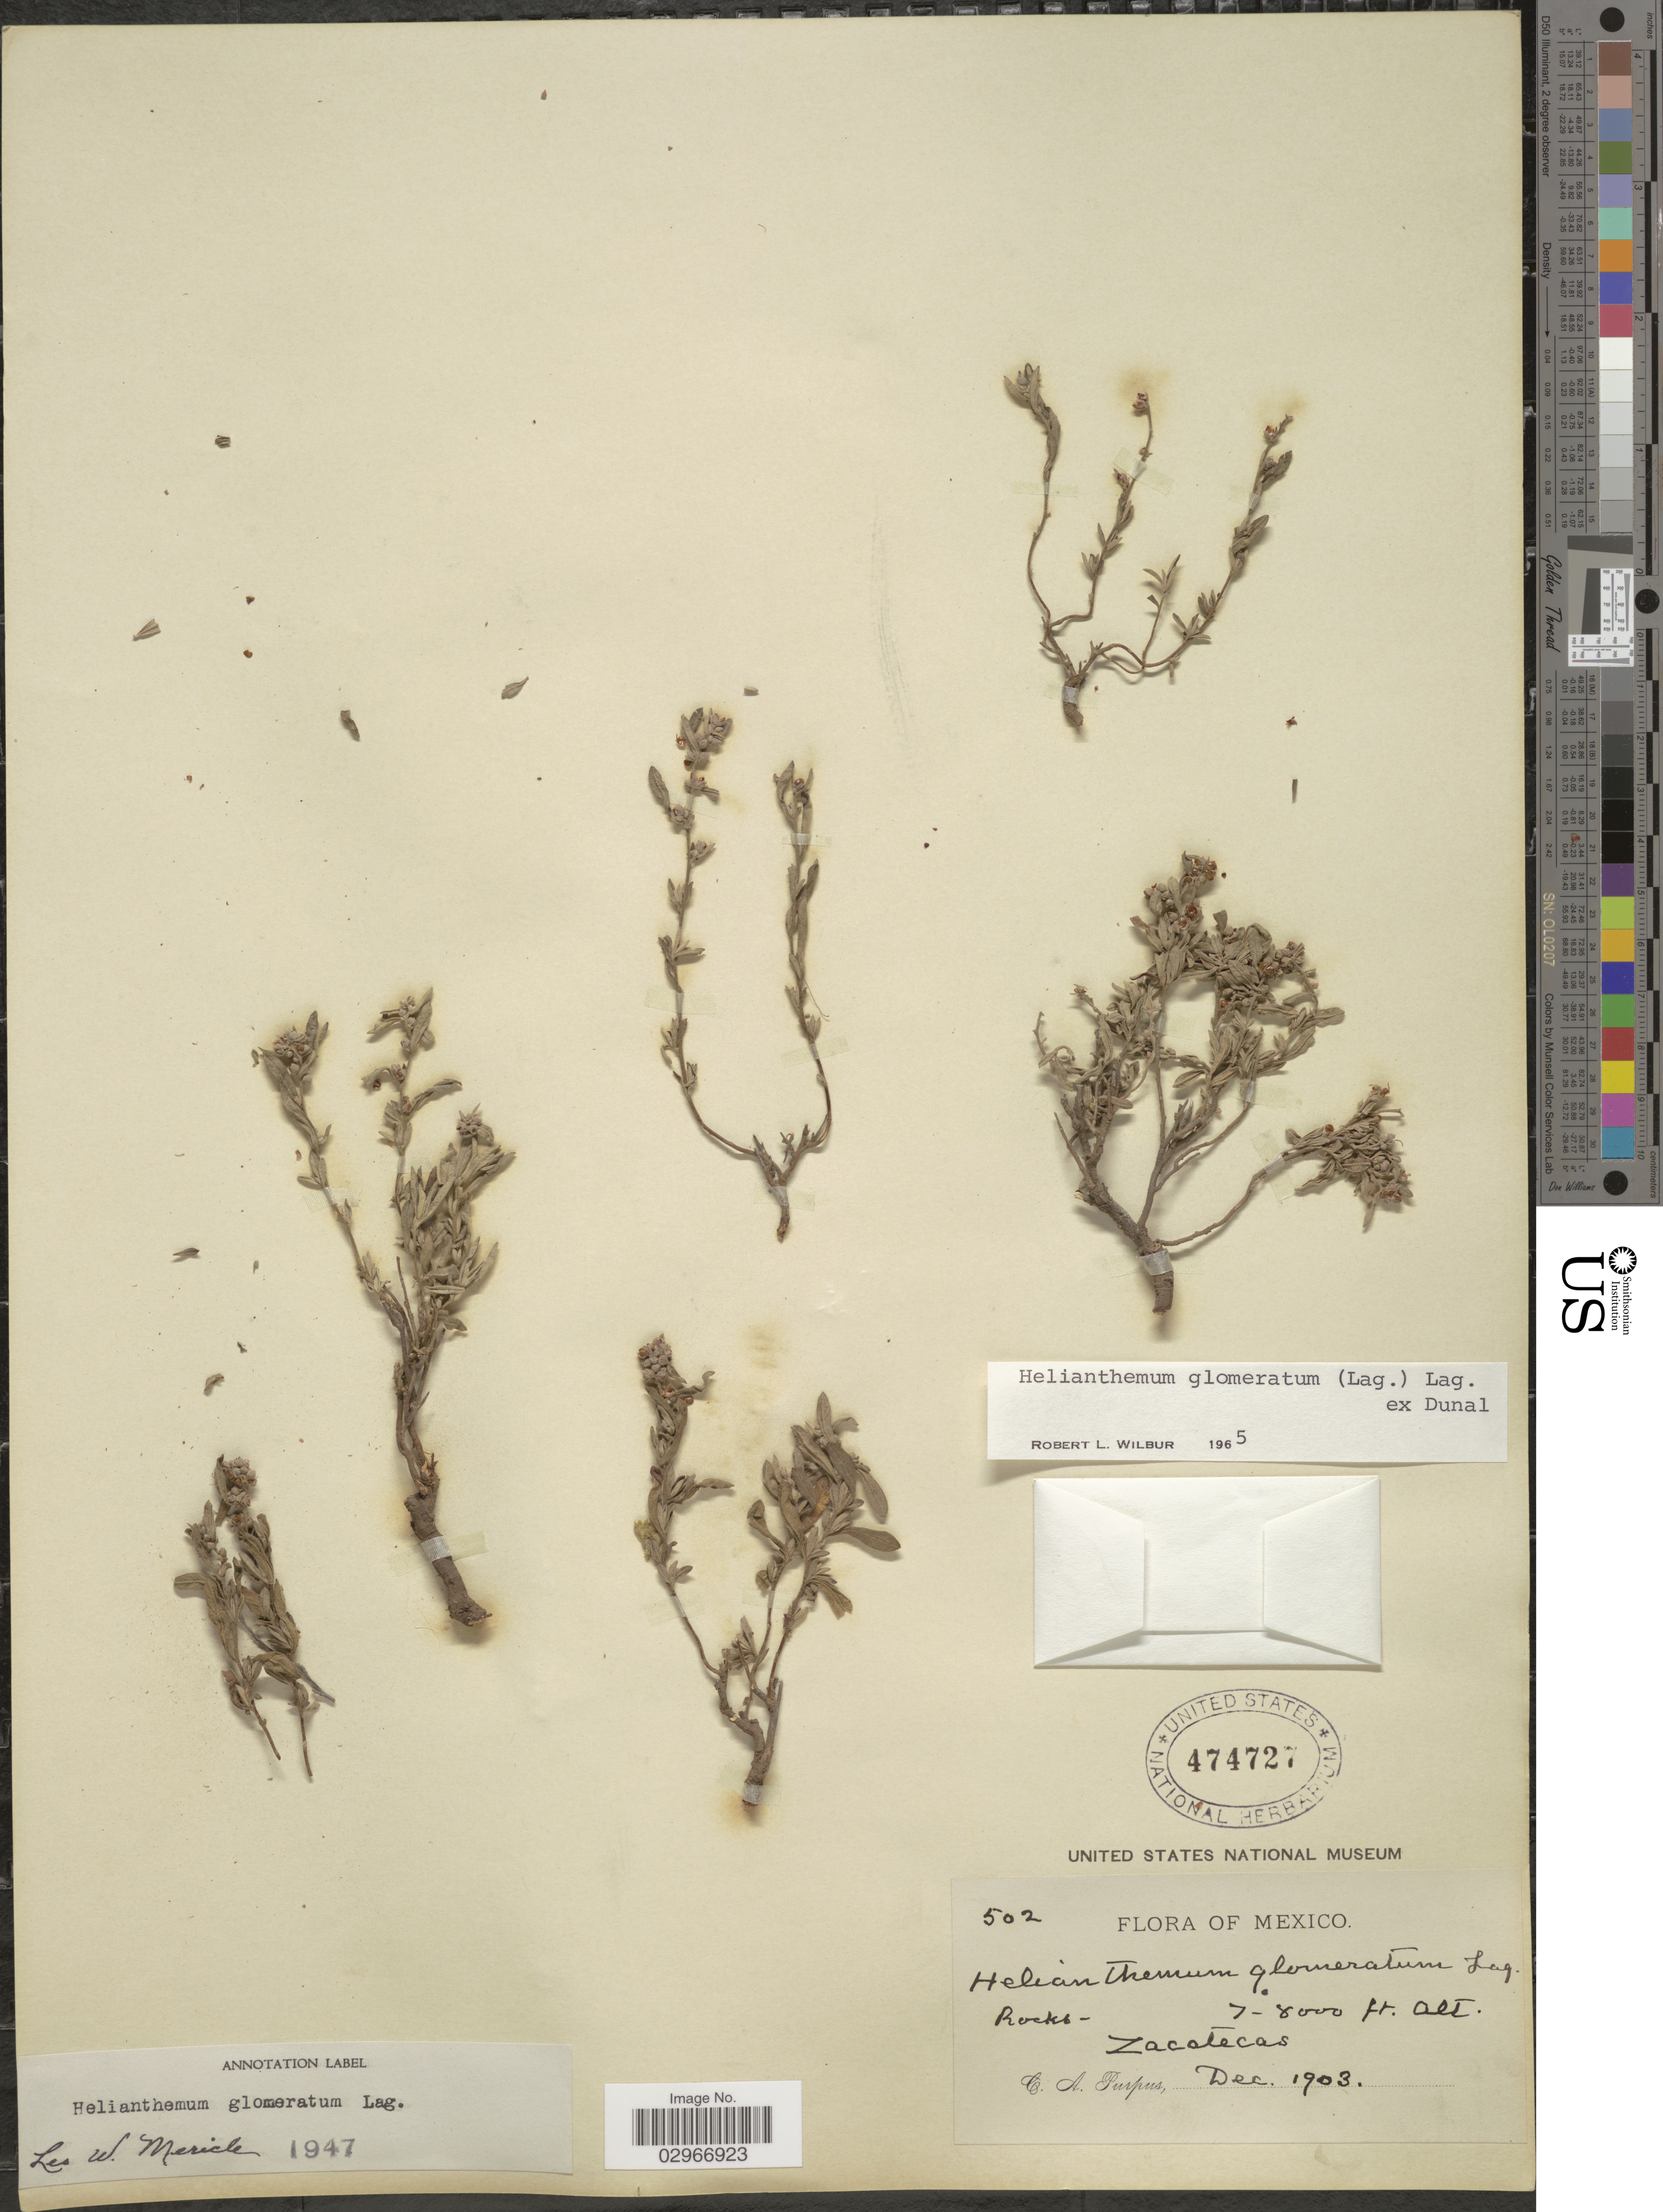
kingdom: Plantae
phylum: Tracheophyta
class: Magnoliopsida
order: Malvales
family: Cistaceae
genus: Helianthemum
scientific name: Helianthemum glomeratum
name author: (Lag.) Lag. ex Dunal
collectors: C. A. Purpus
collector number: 502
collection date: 1903-12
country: Mexico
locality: Zacatecas.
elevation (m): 2134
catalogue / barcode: US 474727